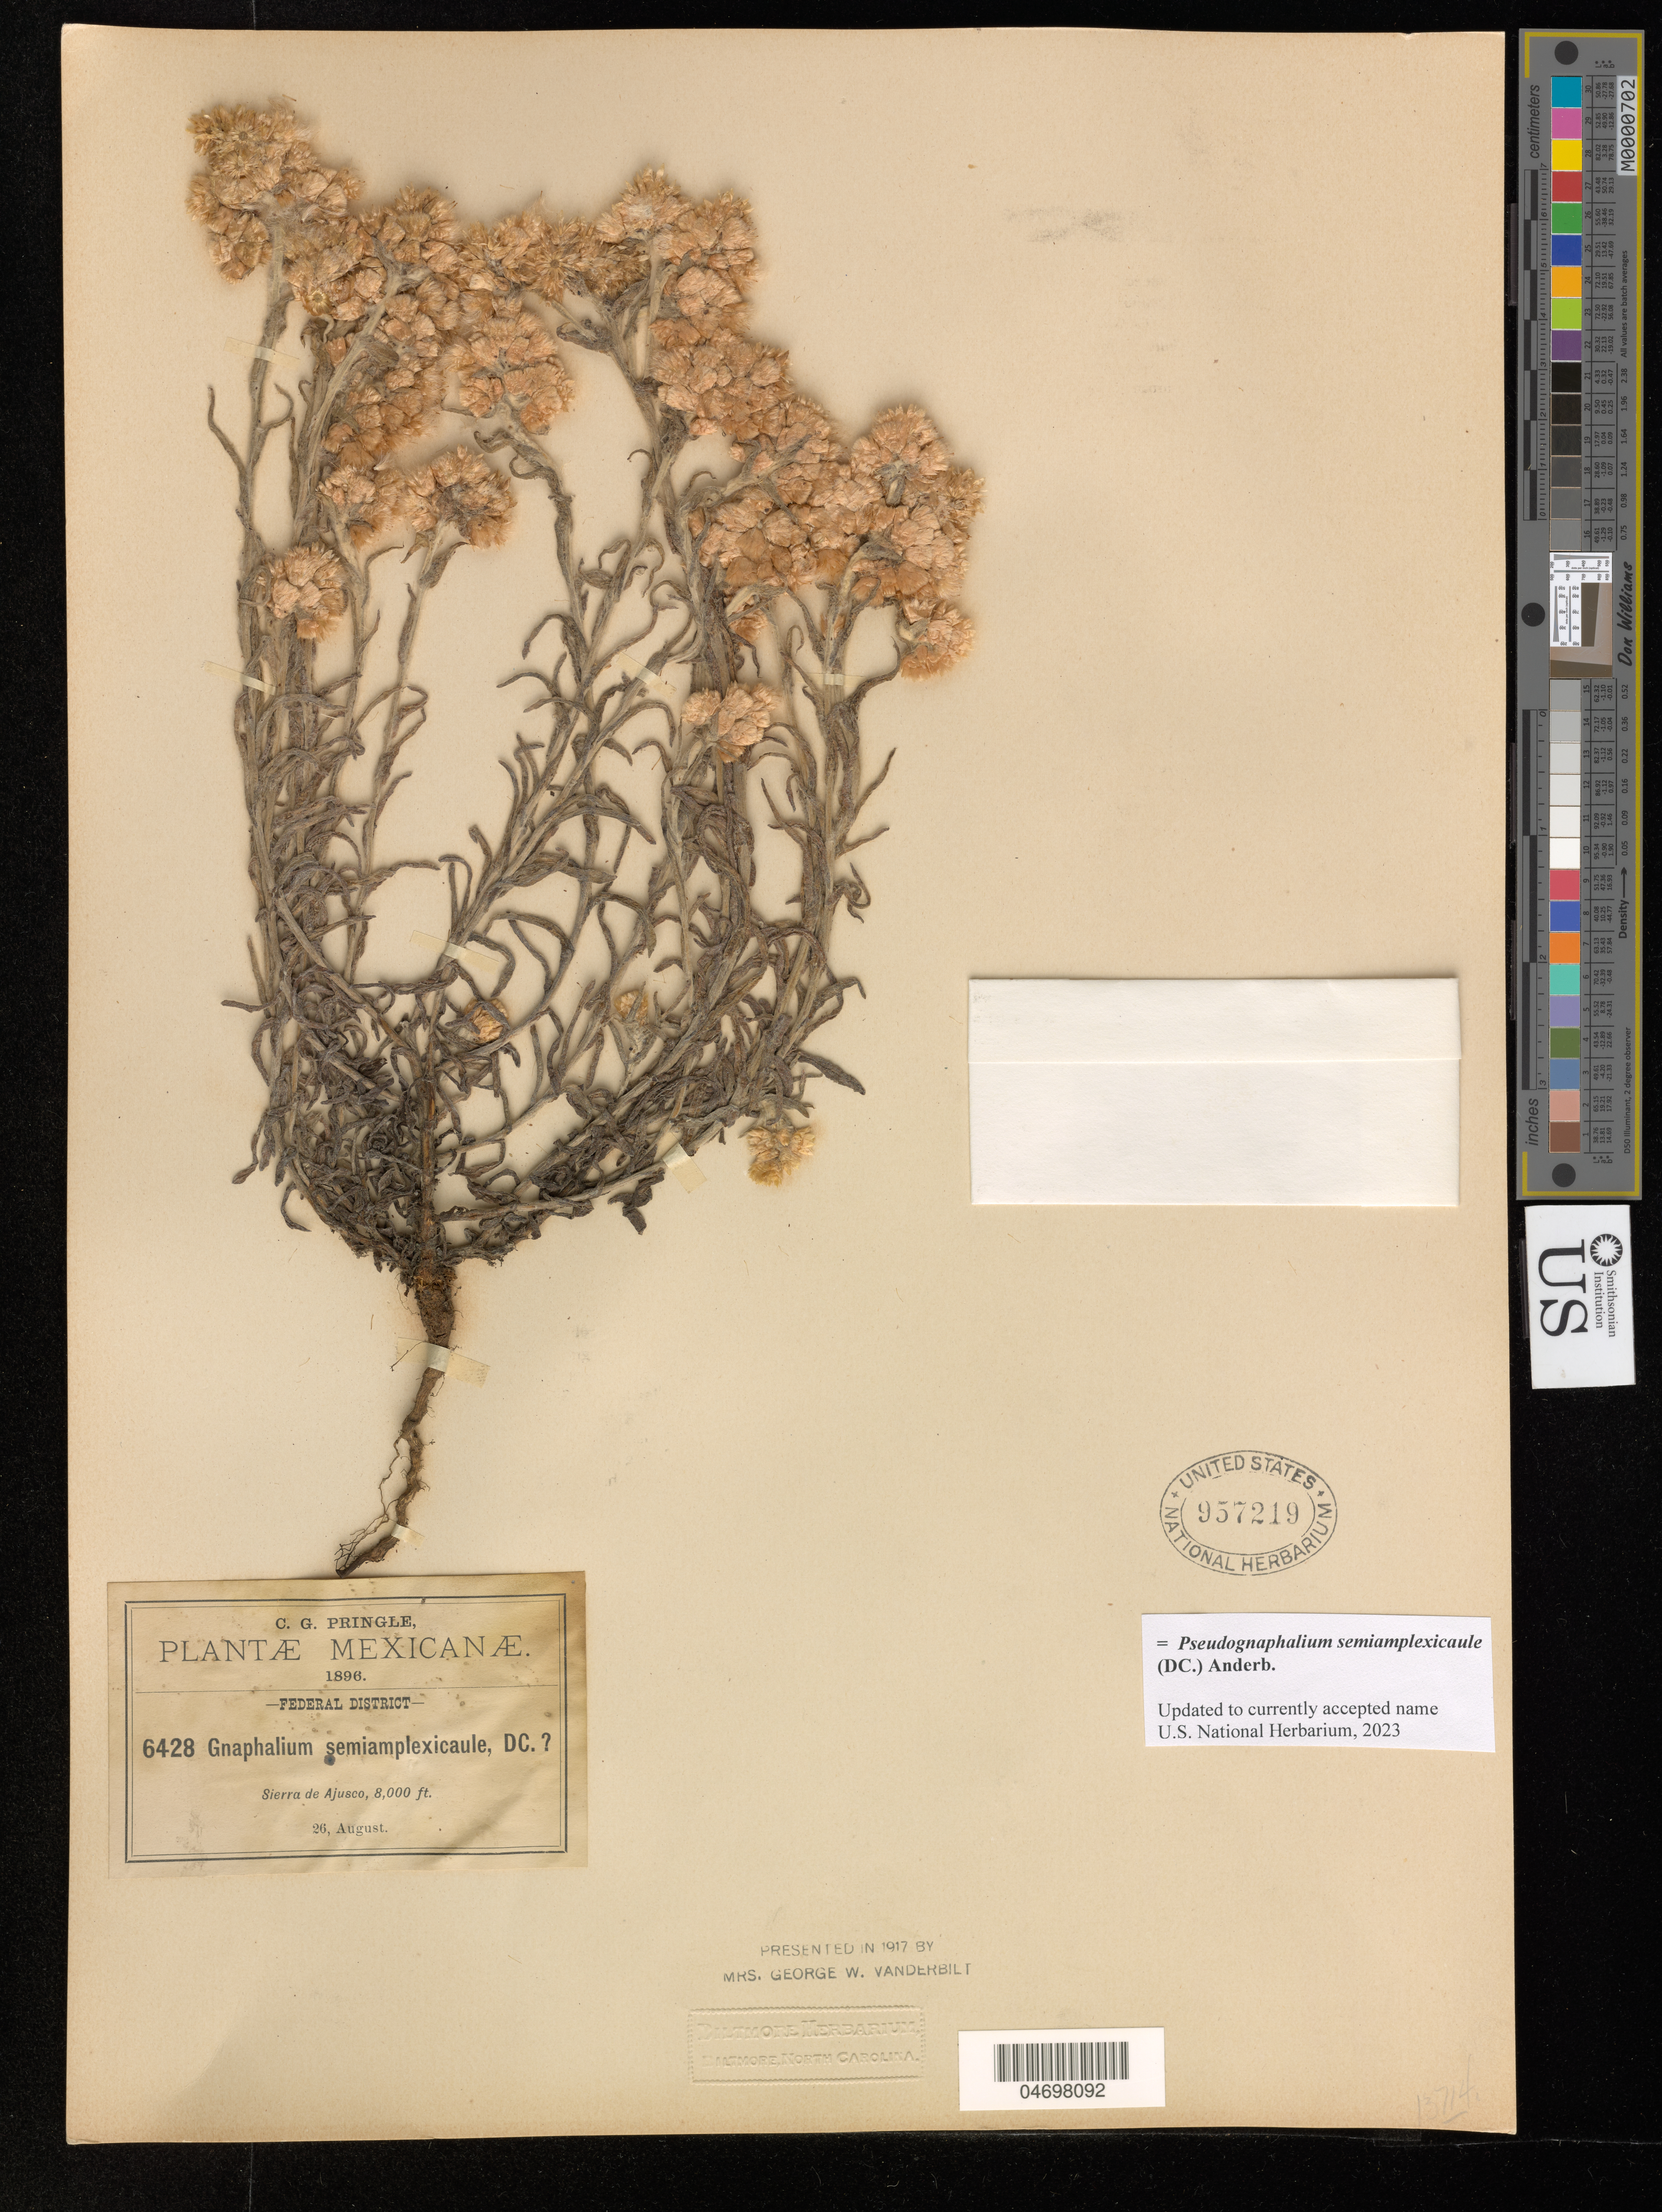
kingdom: Plantae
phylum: Tracheophyta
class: Magnoliopsida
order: Asterales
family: Asteraceae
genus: Pseudognaphalium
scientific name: Pseudognaphalium inornatum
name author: (DC.) Anderb.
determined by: Nesom, Guy L.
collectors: C. G. Pringle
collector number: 6428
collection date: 1896-08-26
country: Mexico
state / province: Distrito Federal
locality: Sierra de Ajusco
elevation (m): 2438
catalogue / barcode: US 957219